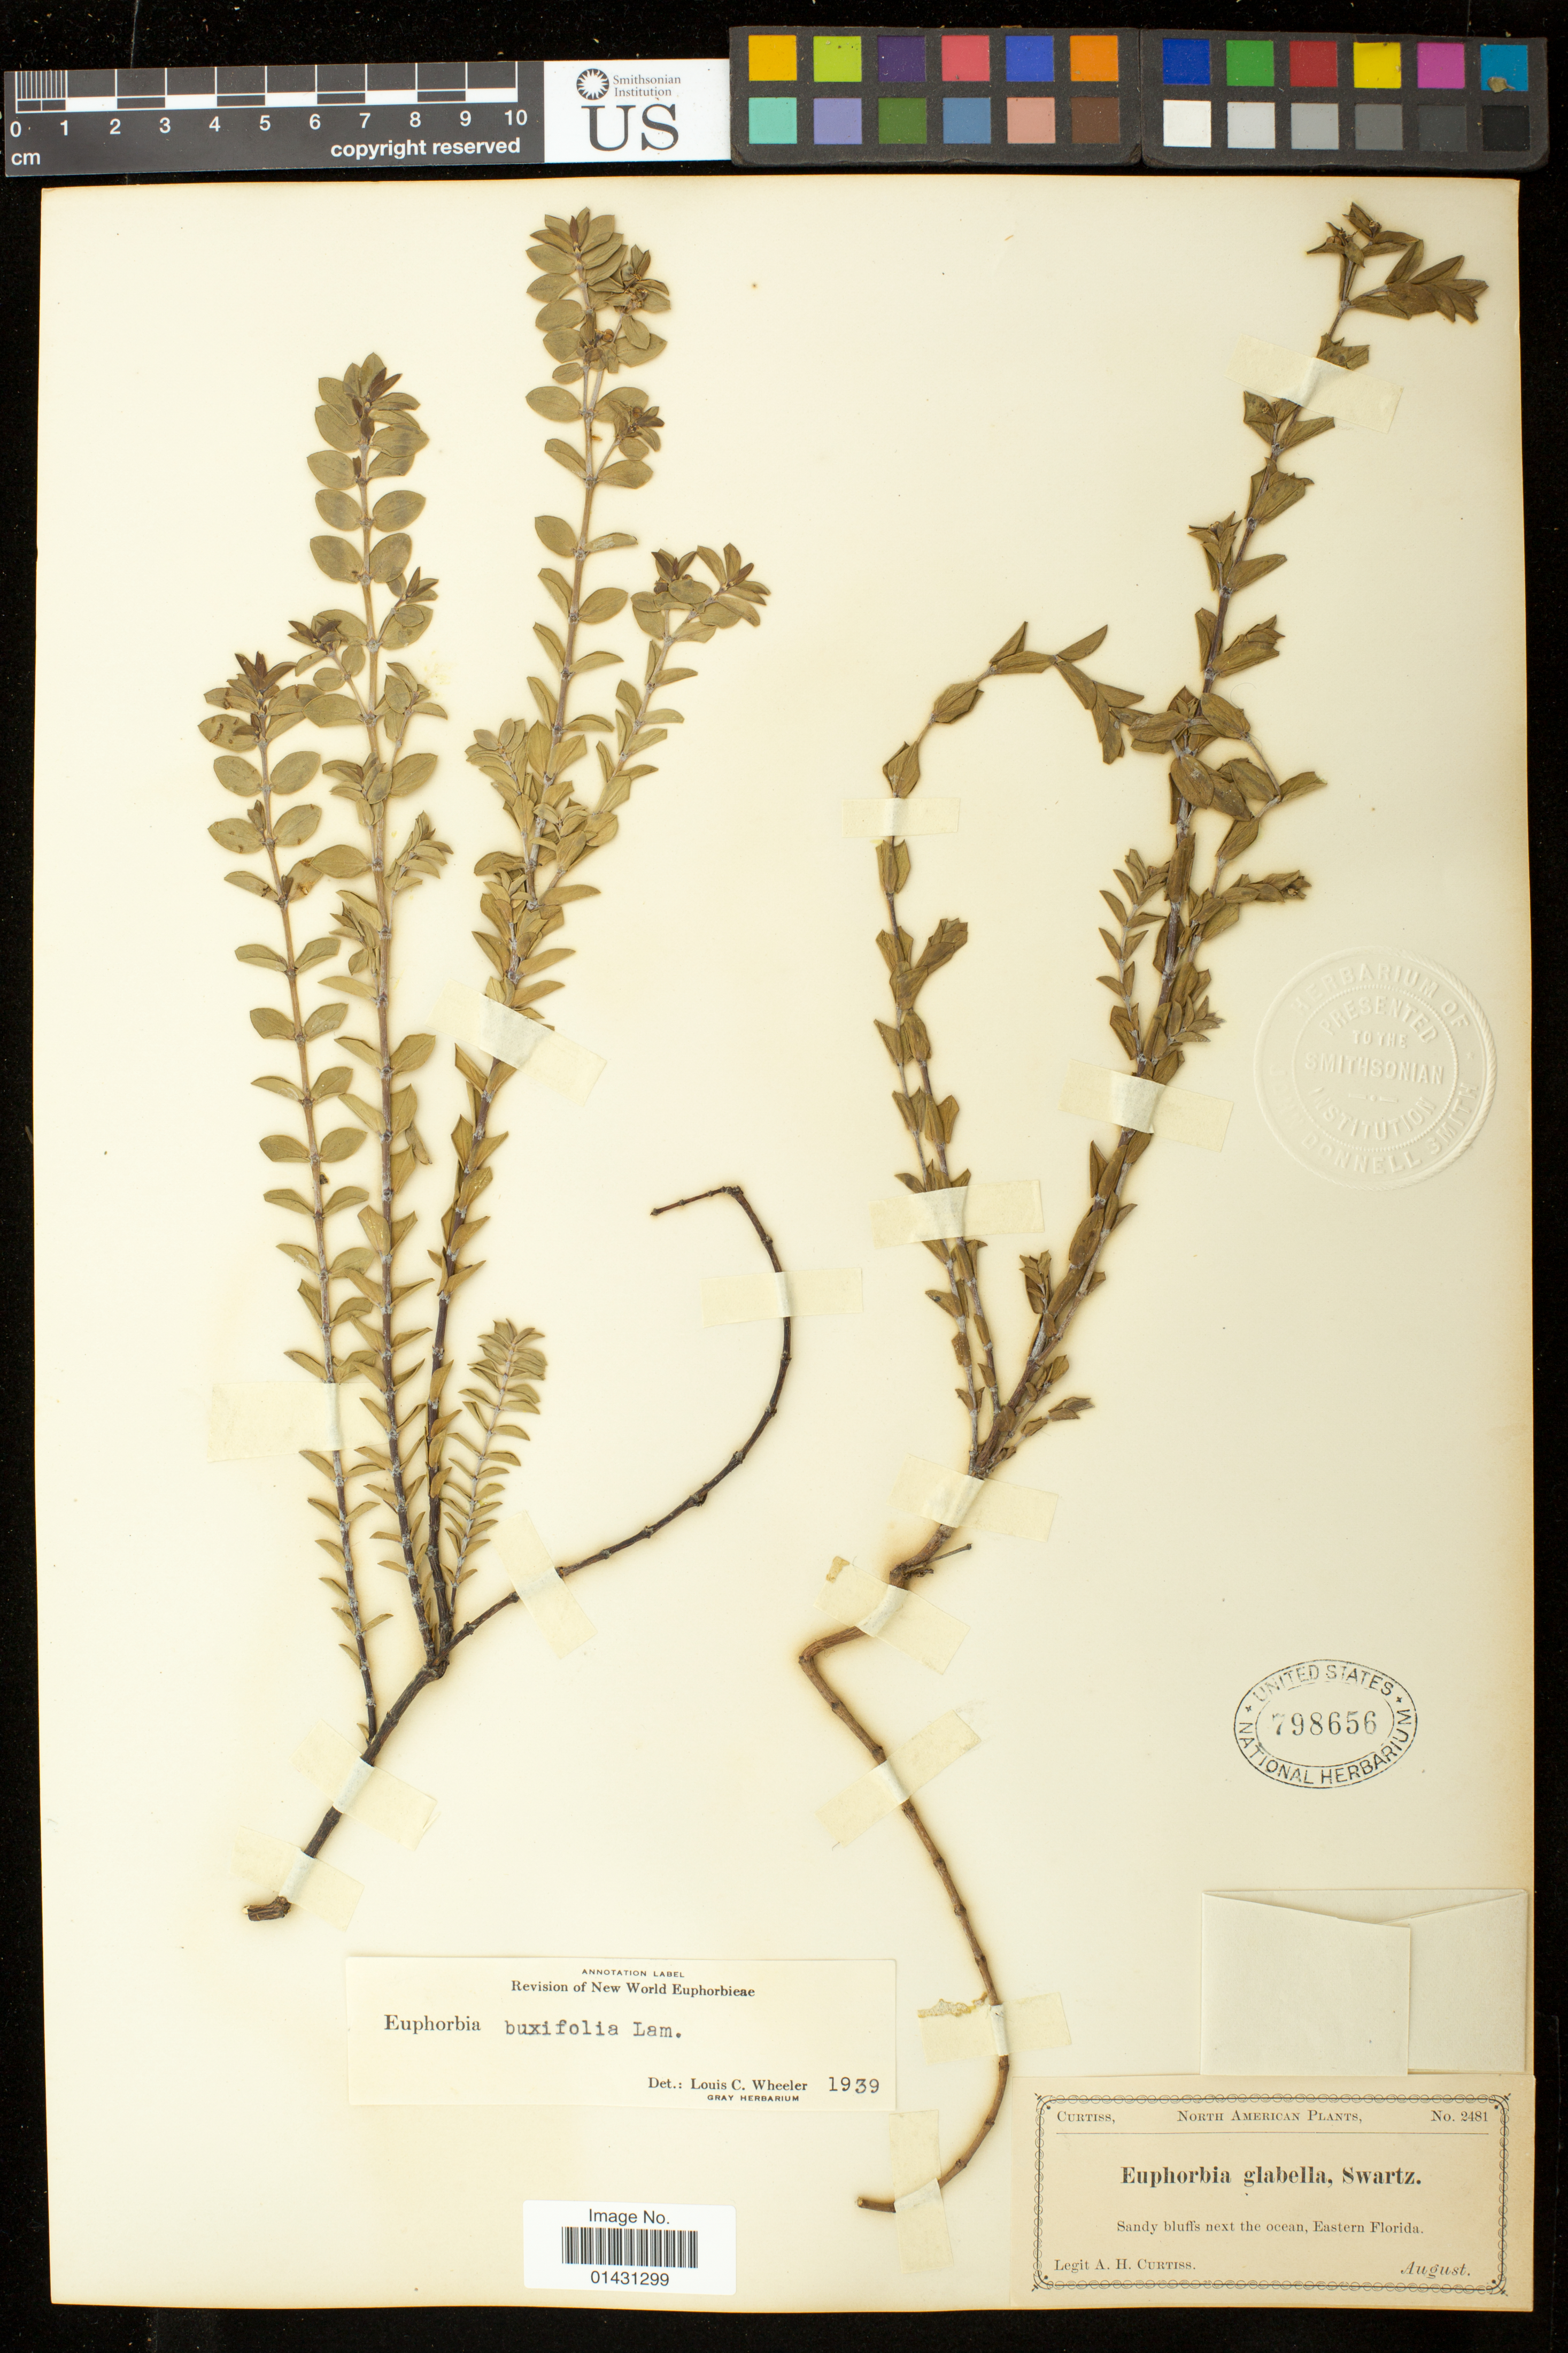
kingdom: Plantae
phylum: Tracheophyta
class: Magnoliopsida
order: Malpighiales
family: Euphorbiaceae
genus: Euphorbia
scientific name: Euphorbia mesembryanthemifolia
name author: Jacq.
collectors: A. H. Curtiss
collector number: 2481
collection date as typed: August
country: United States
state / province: Florida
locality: next the ocean, Eastern Florida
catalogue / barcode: US 798656